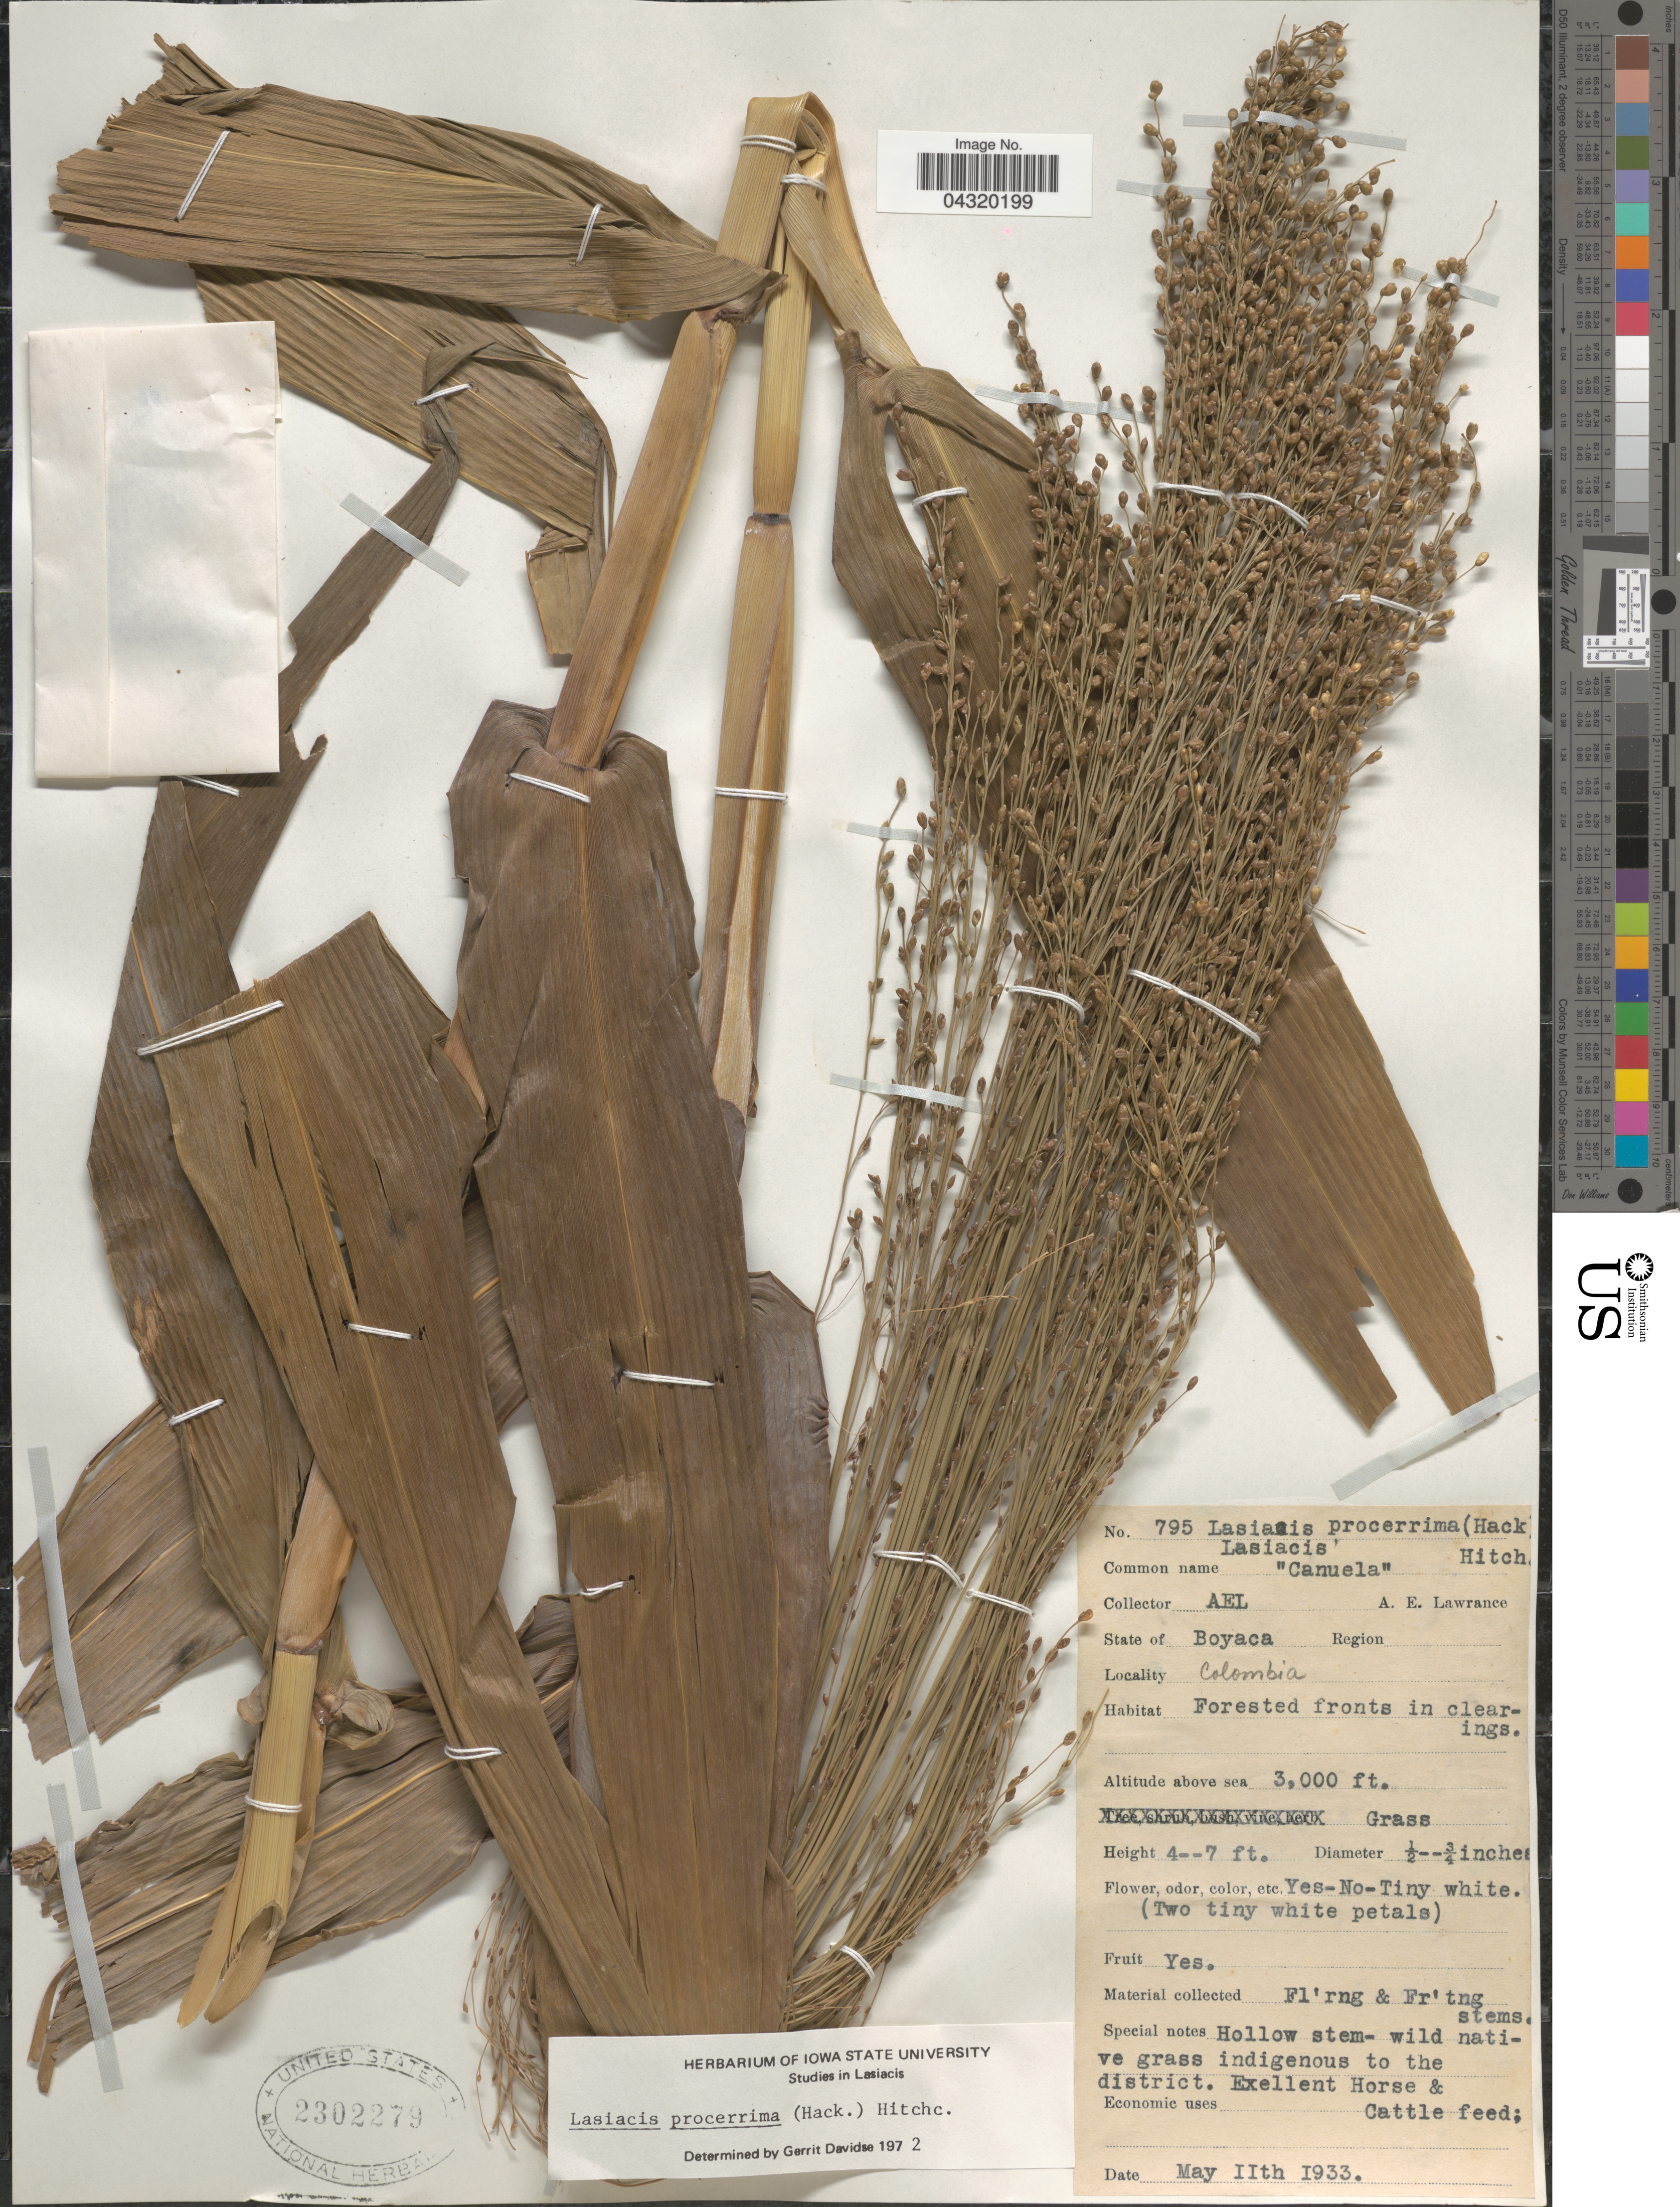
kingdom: Plantae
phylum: Tracheophyta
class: Liliopsida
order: Poales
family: Poaceae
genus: Lasiacis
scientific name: Lasiacis procerrima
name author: (Hack.) Hitchc.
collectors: A. Lawrance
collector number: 795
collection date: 1933-05-11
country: Colombia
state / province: Boyacá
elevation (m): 914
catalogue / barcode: US 2302279